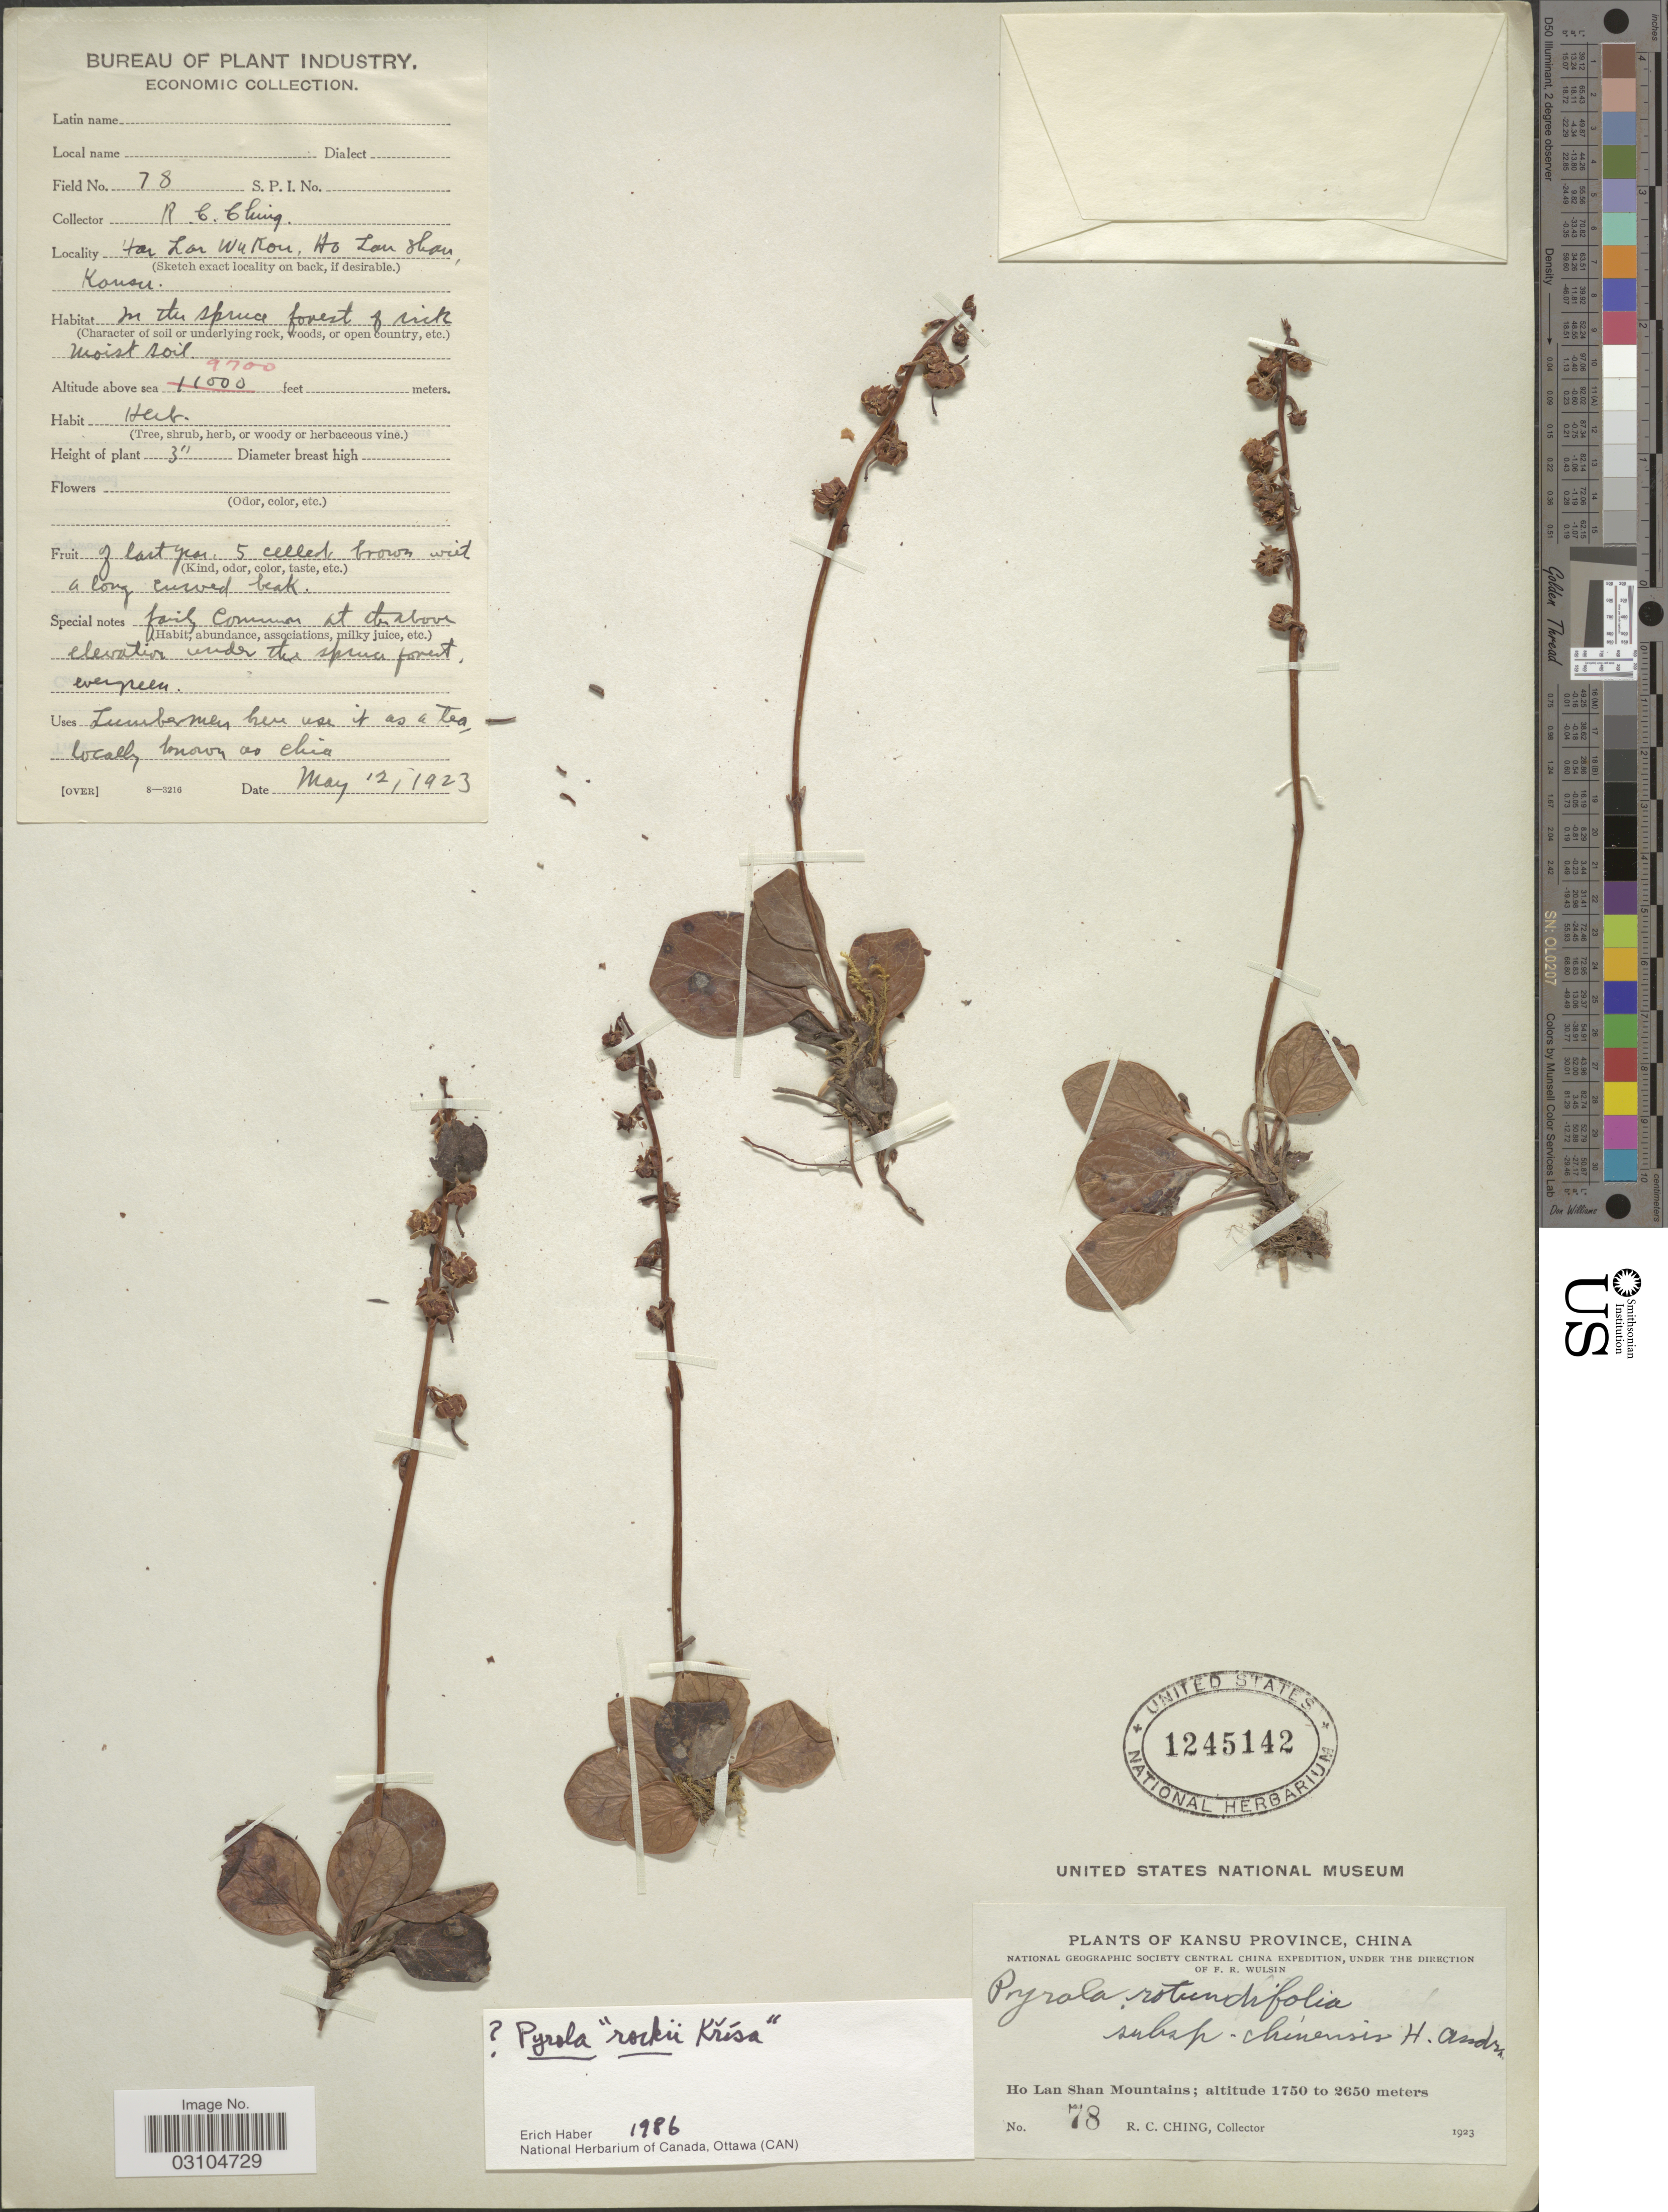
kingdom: Plantae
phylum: Tracheophyta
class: Magnoliopsida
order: Ericales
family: Ericaceae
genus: Pyrola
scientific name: Pyrola rockii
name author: Krísa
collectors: R. C. Ching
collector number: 78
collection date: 1923-05-12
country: China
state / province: Gansu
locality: Kansu Province. Har Lar Wu Kou, Ho Lan Shan Mountains.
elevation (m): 2957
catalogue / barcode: US 1245142